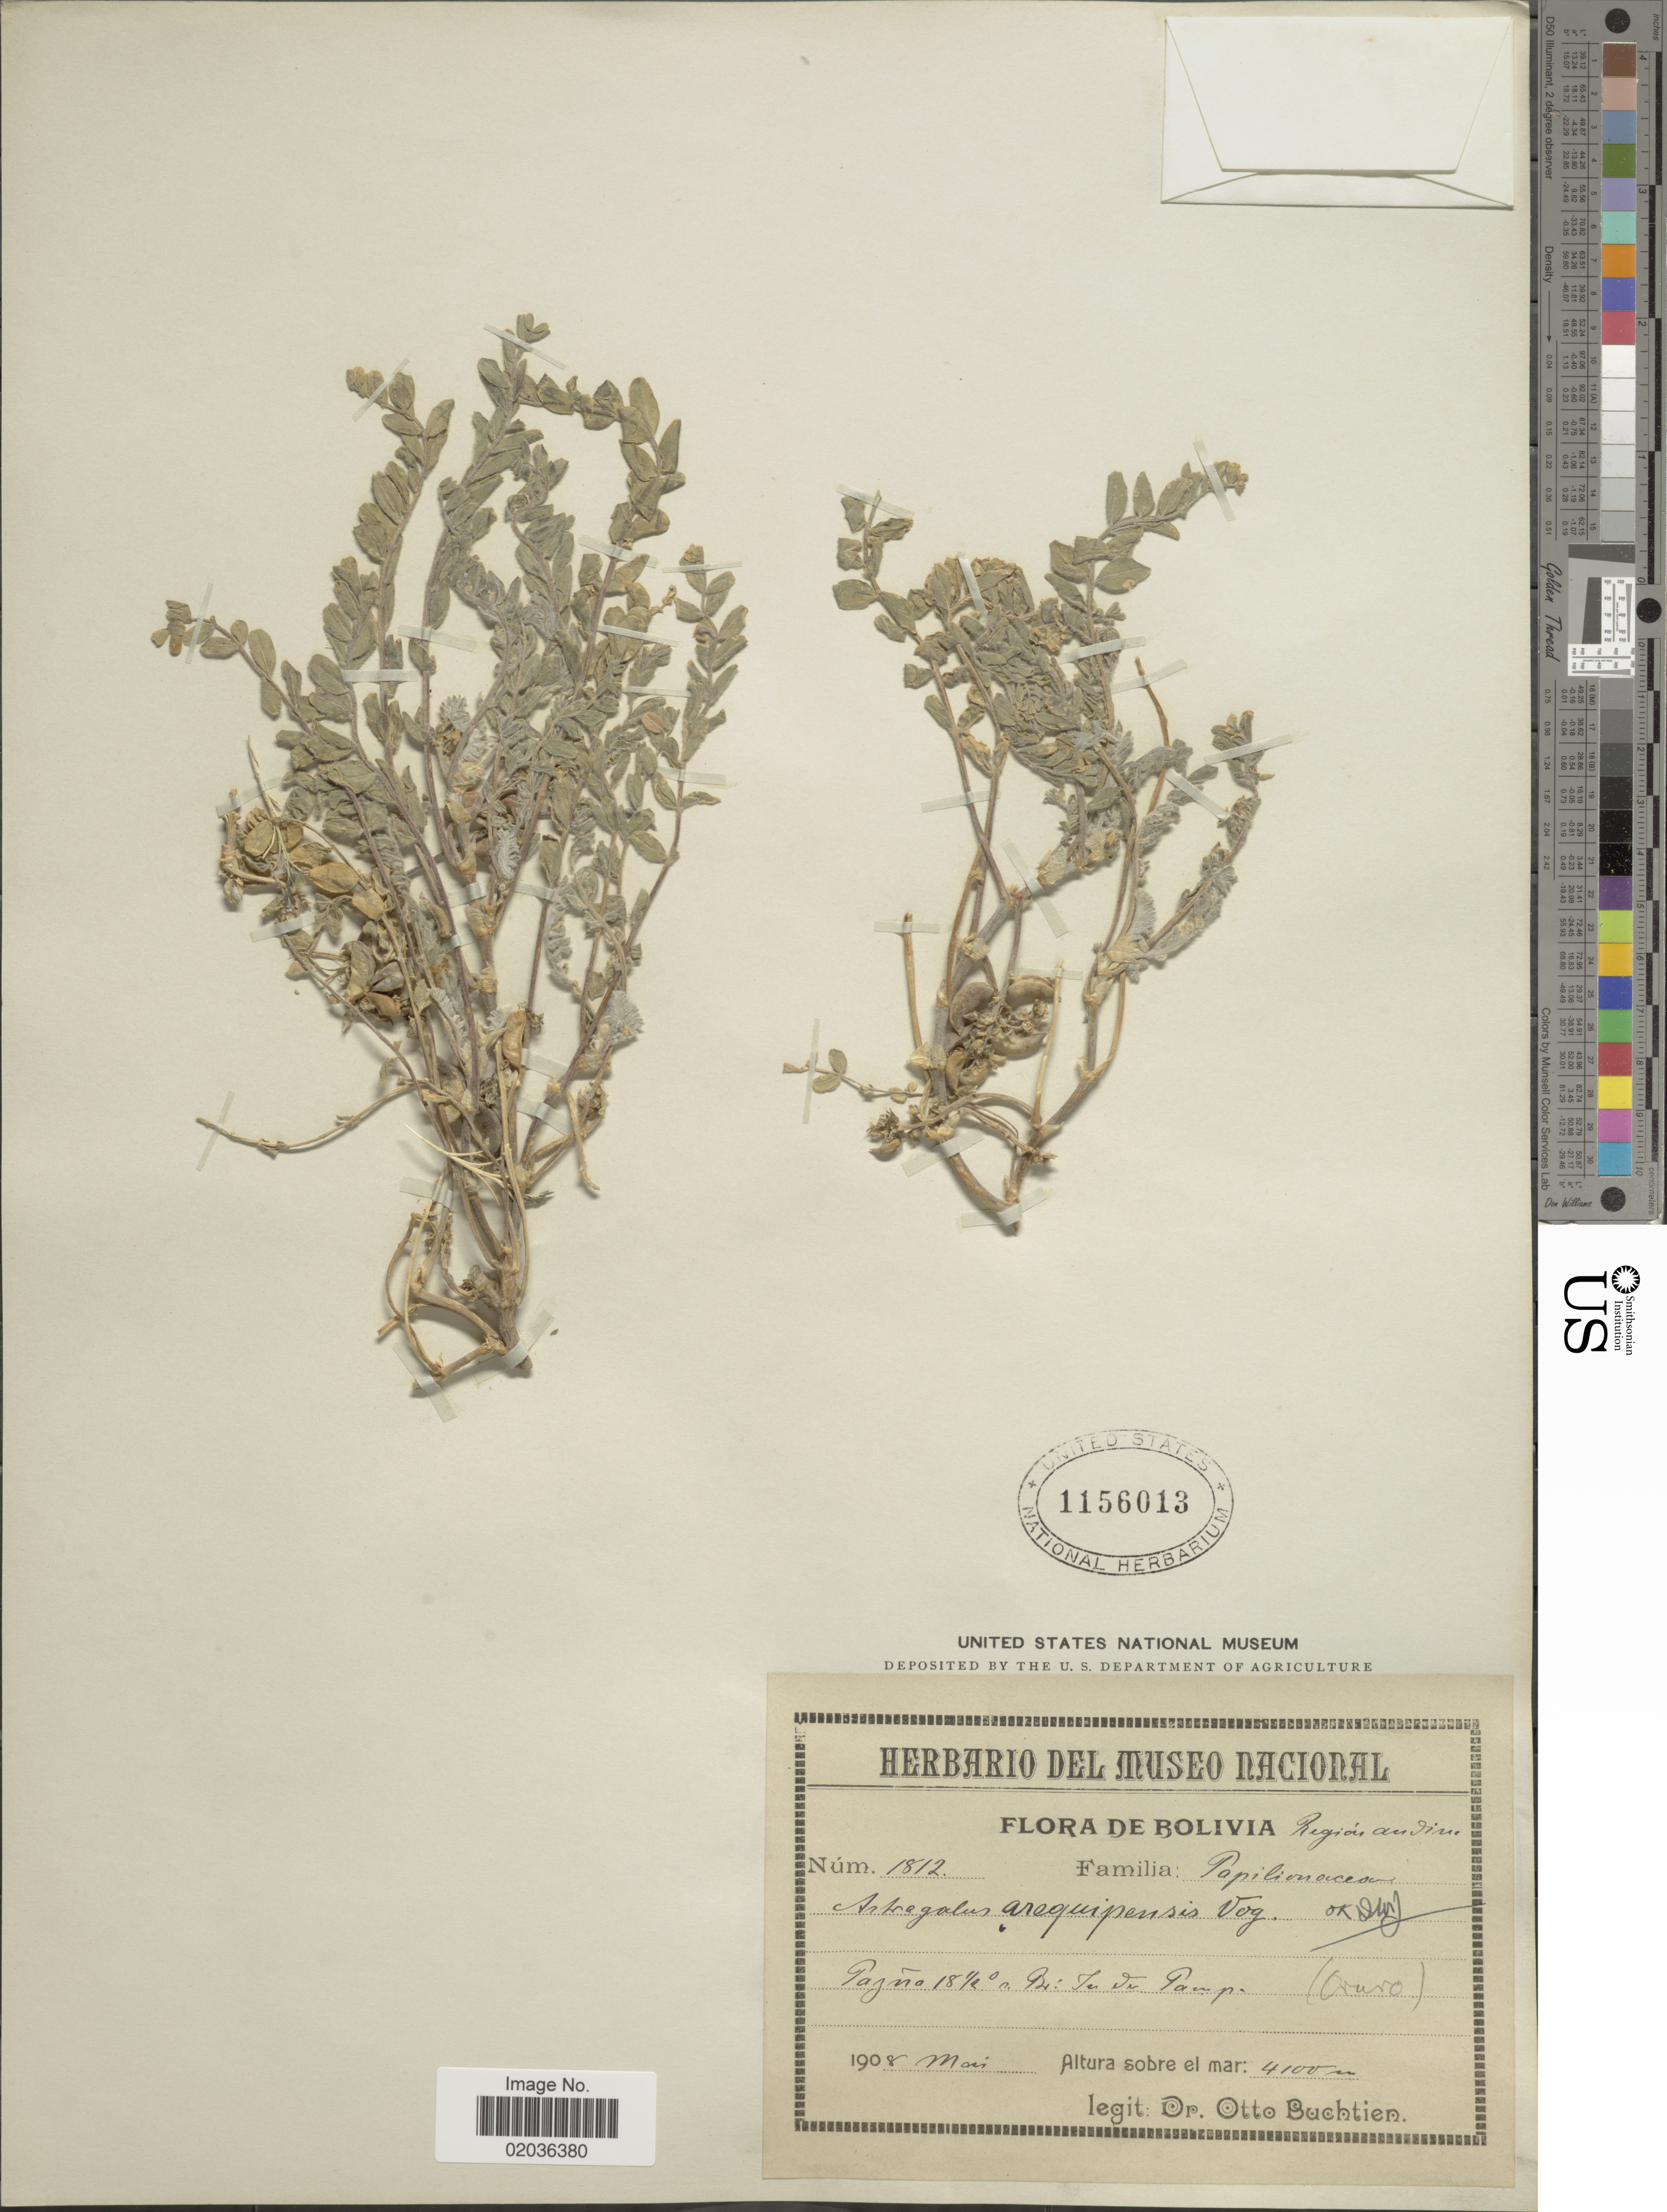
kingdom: Plantae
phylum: Tracheophyta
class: Magnoliopsida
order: Fabales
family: Fabaceae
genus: Astragalus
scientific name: Astragalus arequipensis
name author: Vogel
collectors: O. Buchtien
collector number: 1812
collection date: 1908-05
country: Bolivia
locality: Region andina. Paguia 18½ °s. Br: In der Pampa (Oruro).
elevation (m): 4100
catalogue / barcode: US 1156013